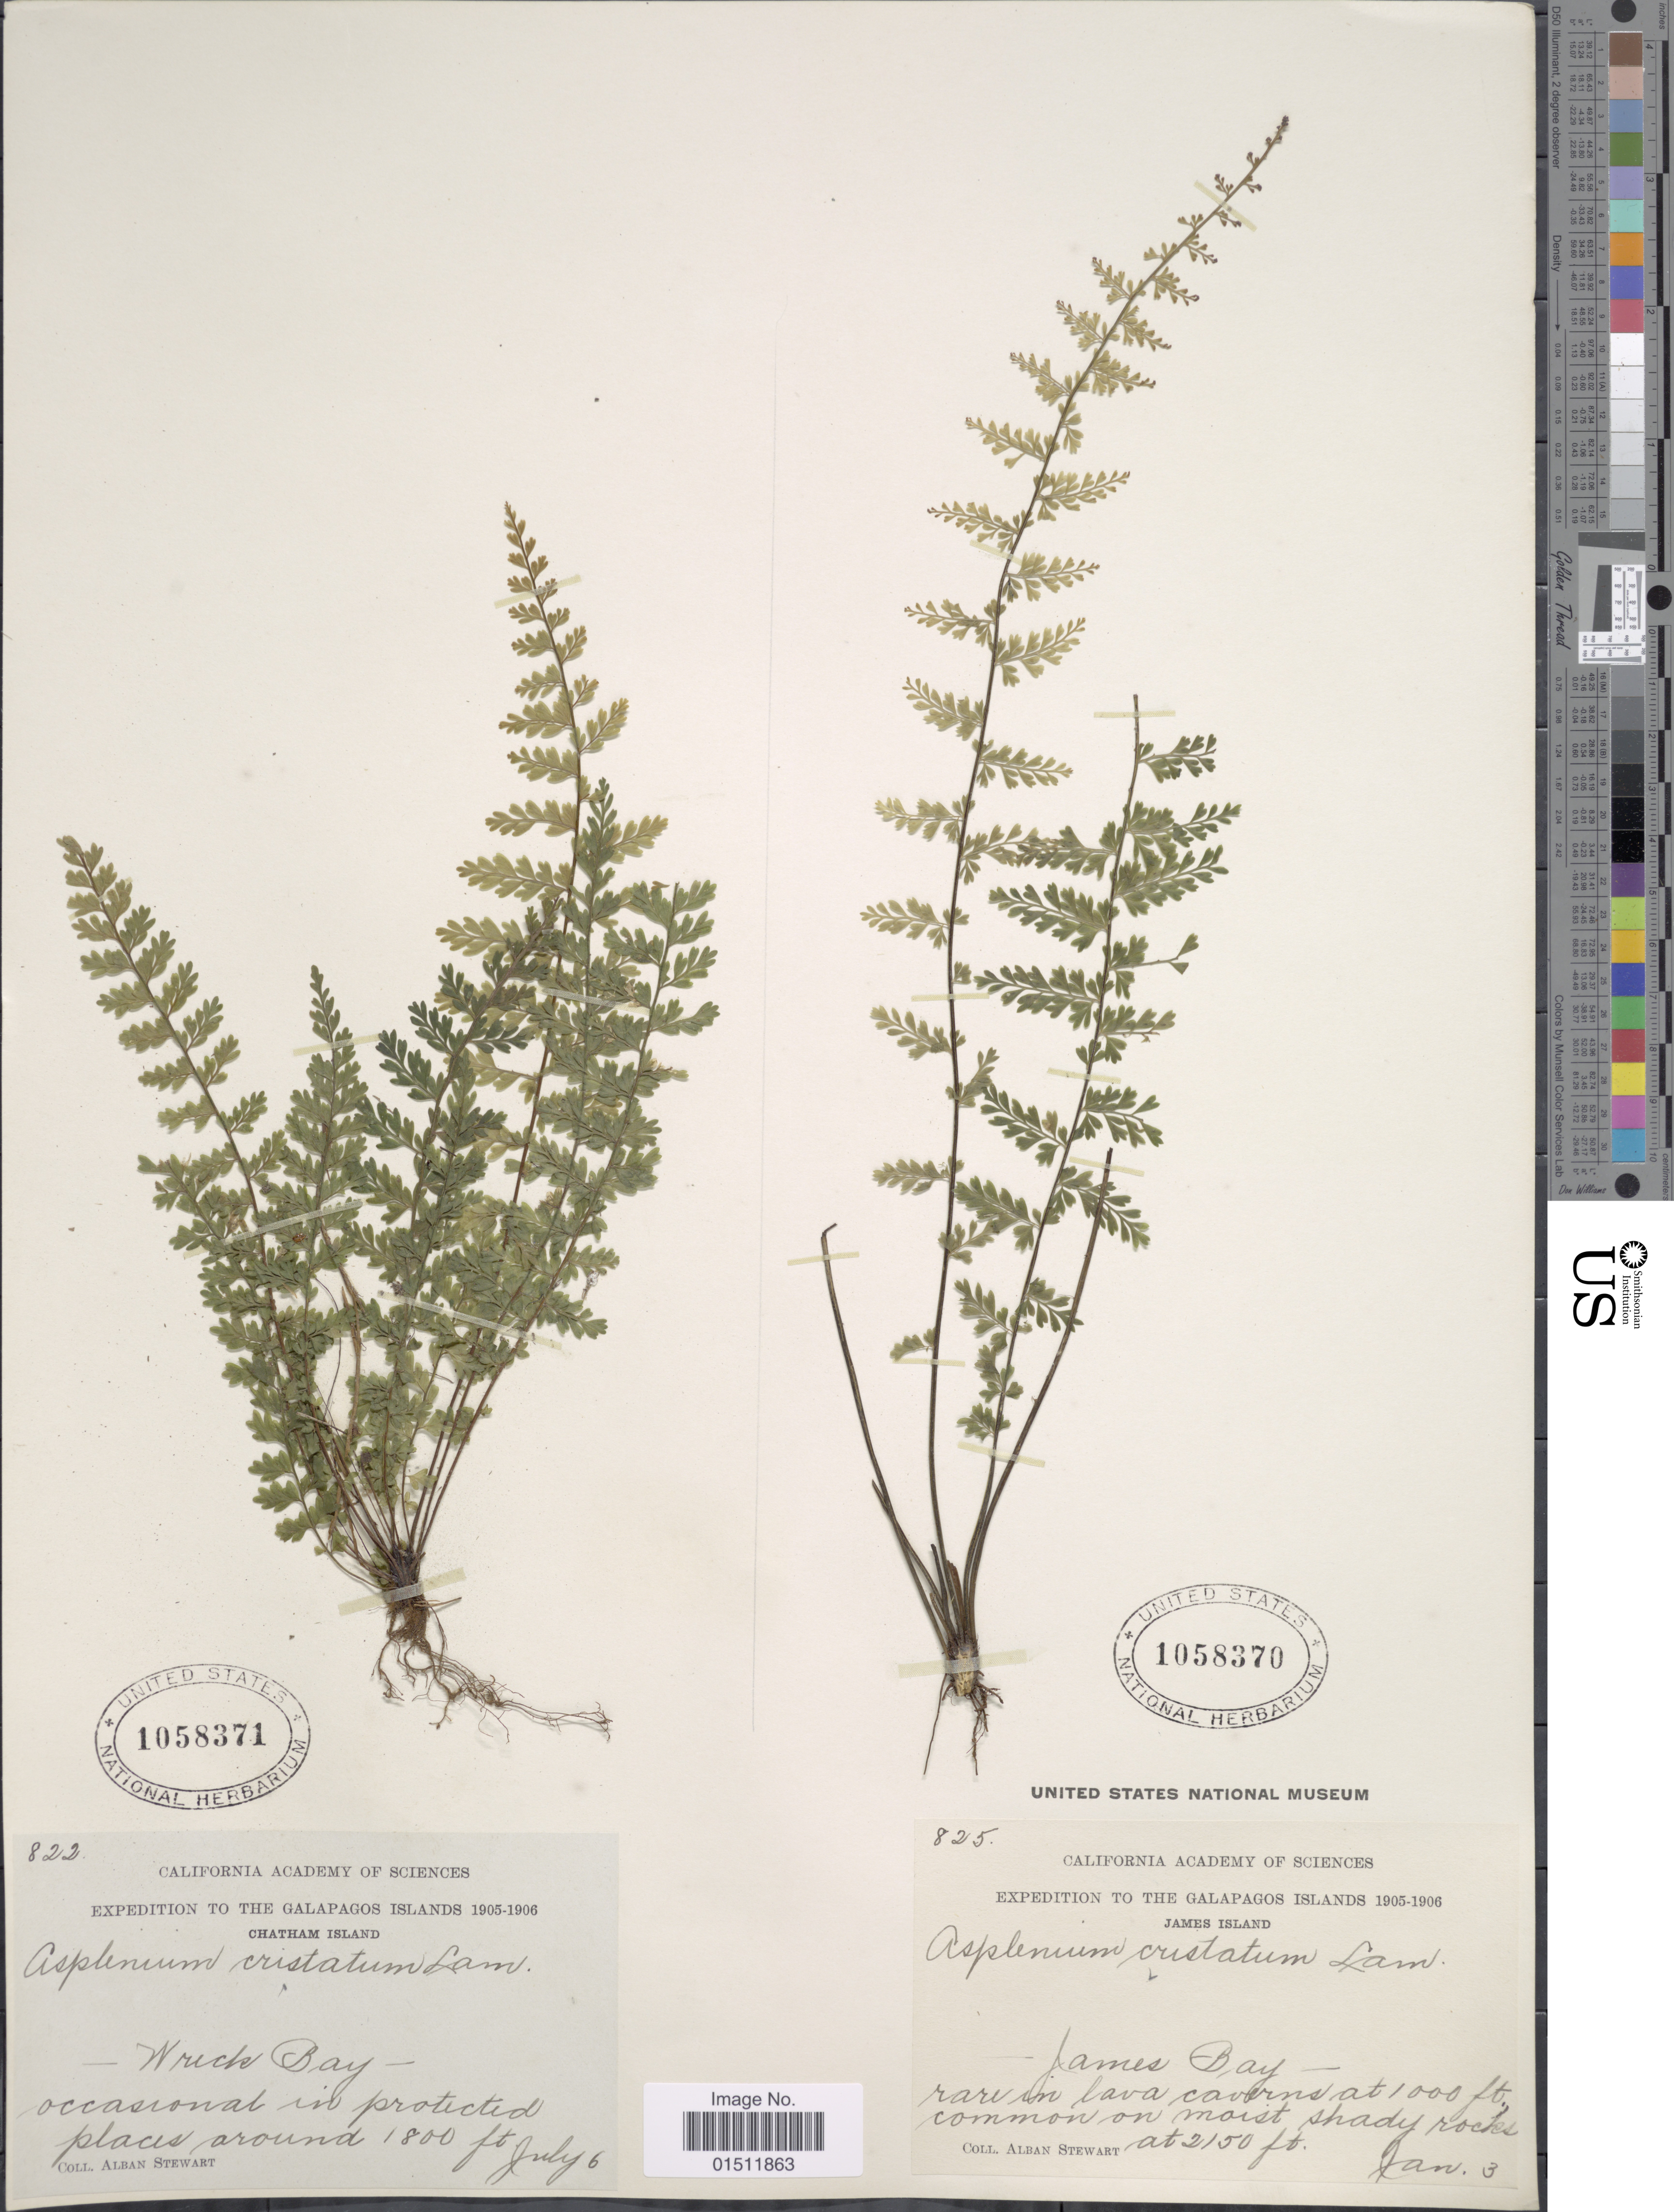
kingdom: Plantae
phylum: Tracheophyta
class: Polypodiopsida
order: Polypodiales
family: Aspleniaceae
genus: Asplenium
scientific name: Asplenium myriophyllum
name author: (Sw.) C. Presl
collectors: A. Stewart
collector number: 822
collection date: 1905-07-06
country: Ecuador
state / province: Colón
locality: Galapagos Islands, Chatham Island, Wreck Bay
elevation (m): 549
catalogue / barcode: US 1058371